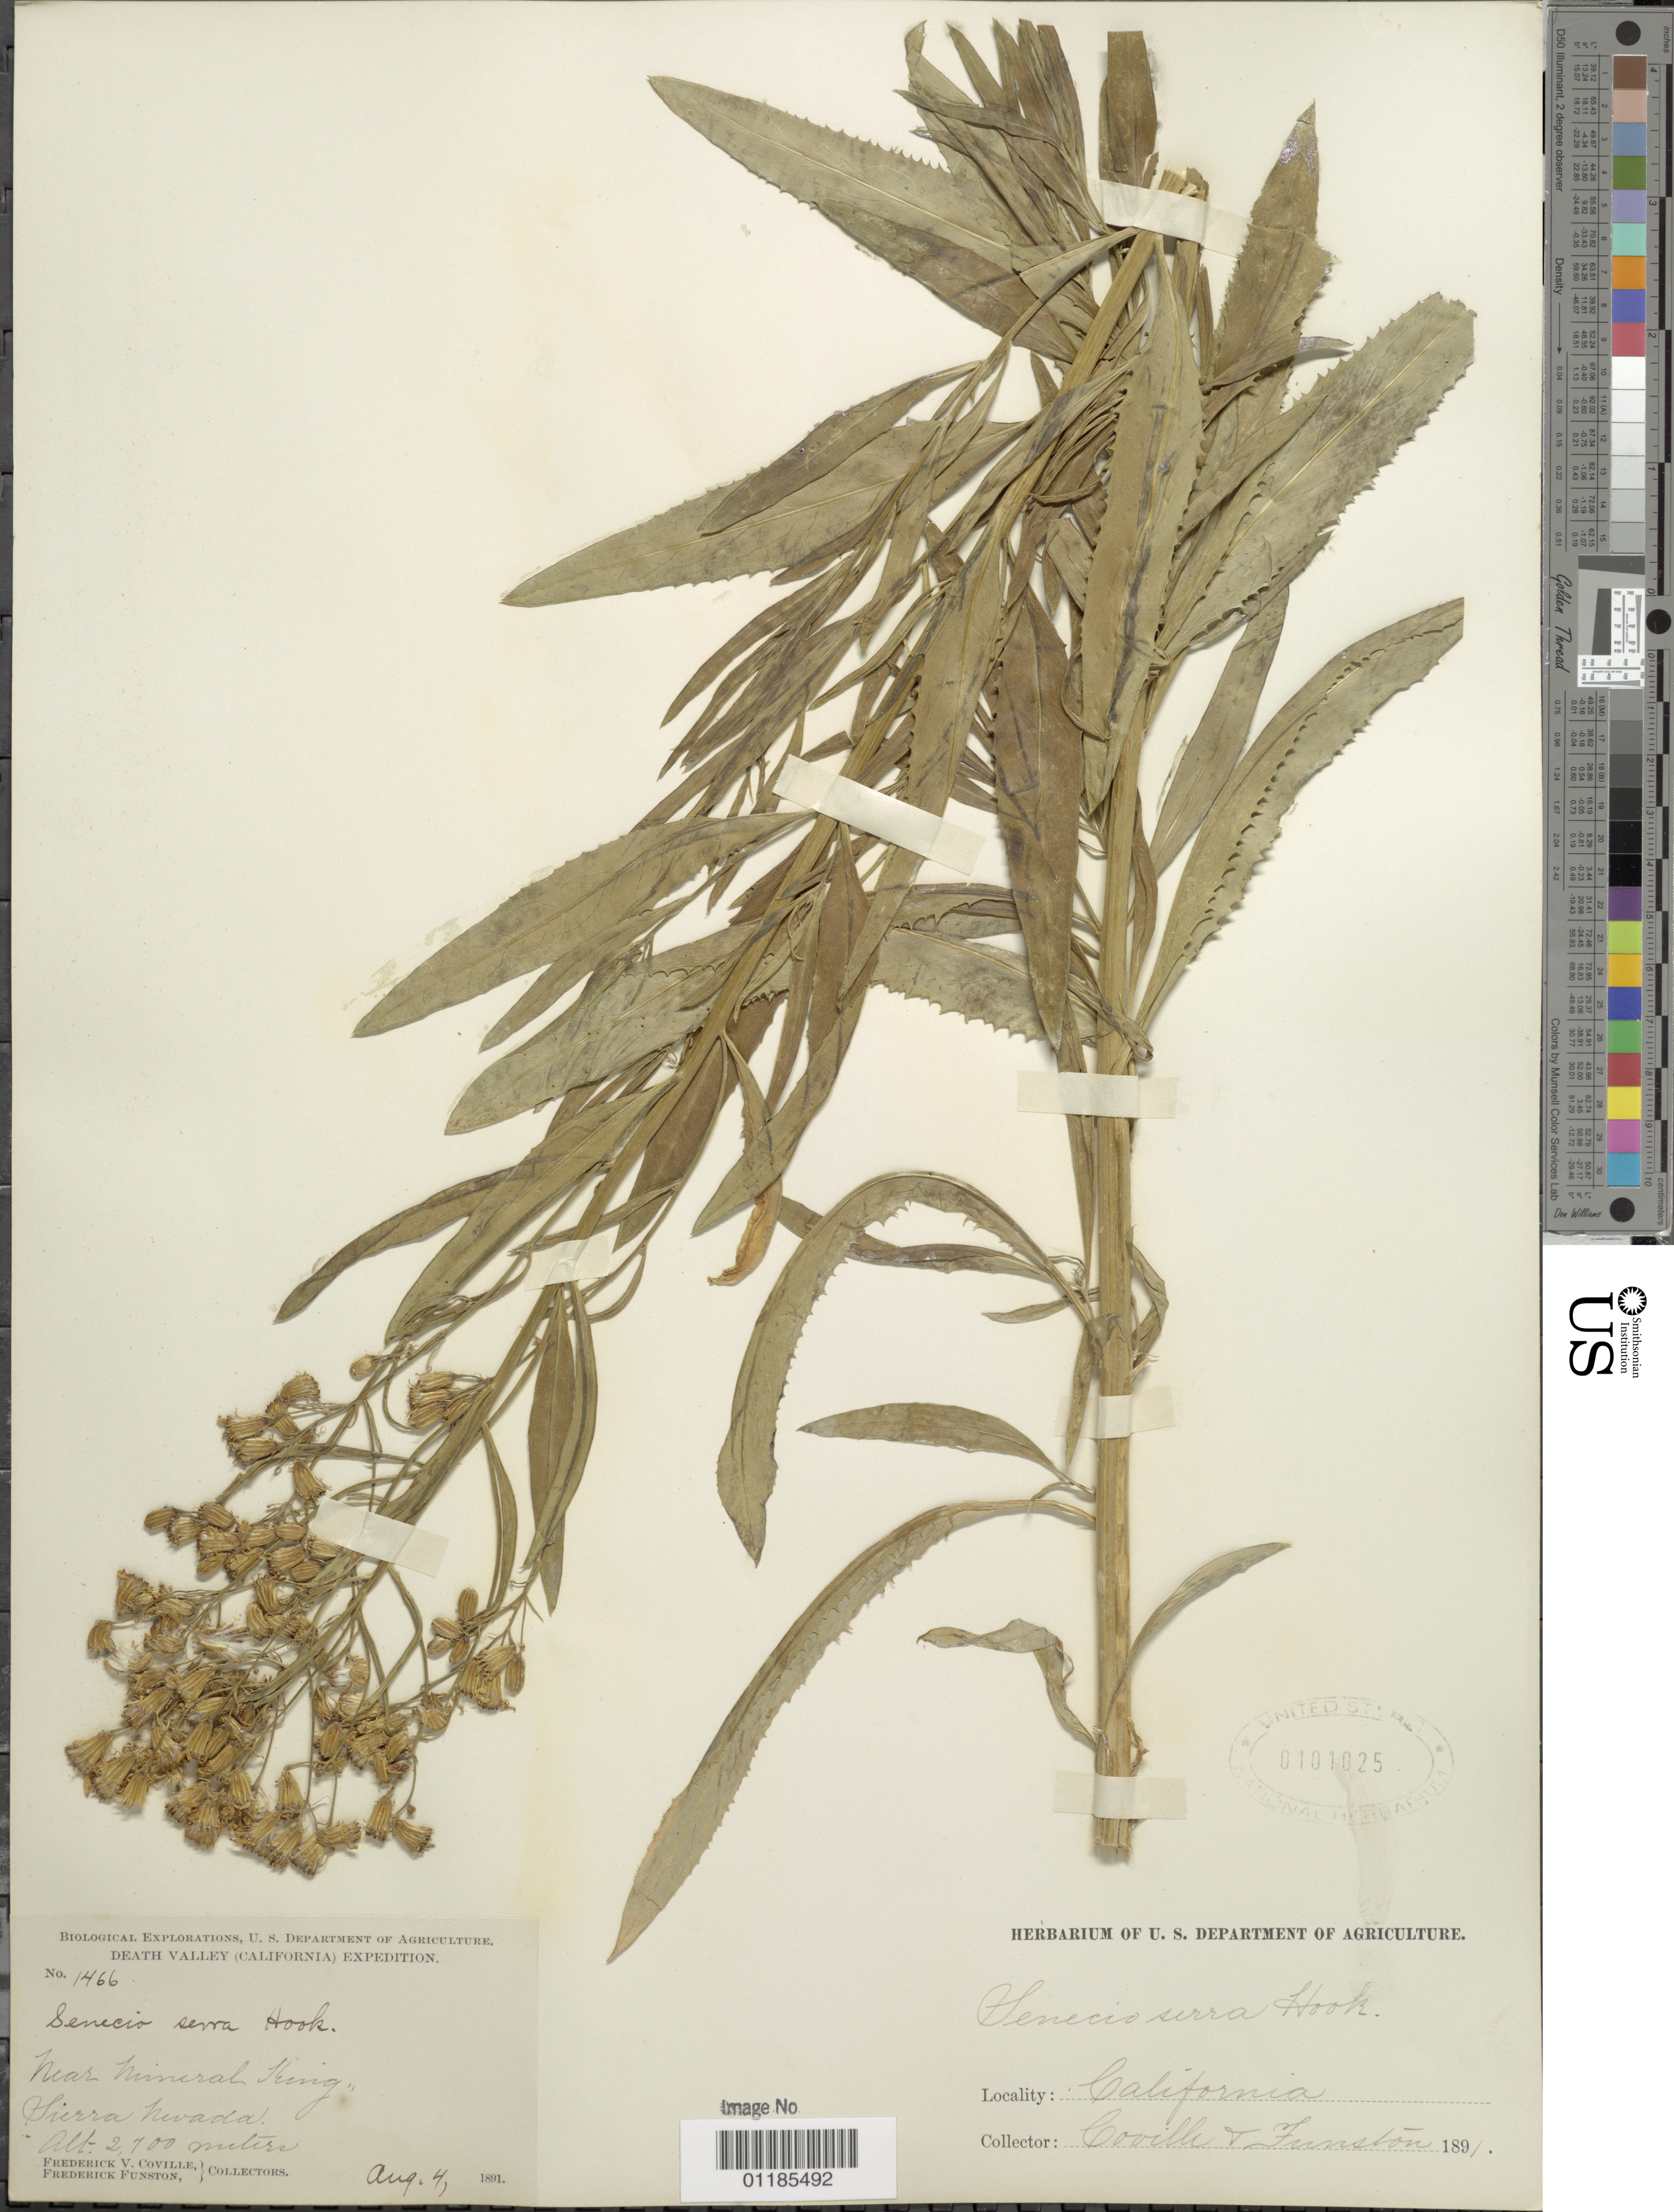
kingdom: Plantae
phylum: Tracheophyta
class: Magnoliopsida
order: Asterales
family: Asteraceae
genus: Senecio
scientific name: Senecio serra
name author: Hook.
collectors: F. V. Coville & F. Funston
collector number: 1466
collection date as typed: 4 Aug 1891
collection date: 1891-08-04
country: United States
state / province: California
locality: Near Mineral King, Sierra Nevada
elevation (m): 2700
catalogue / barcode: US 101025